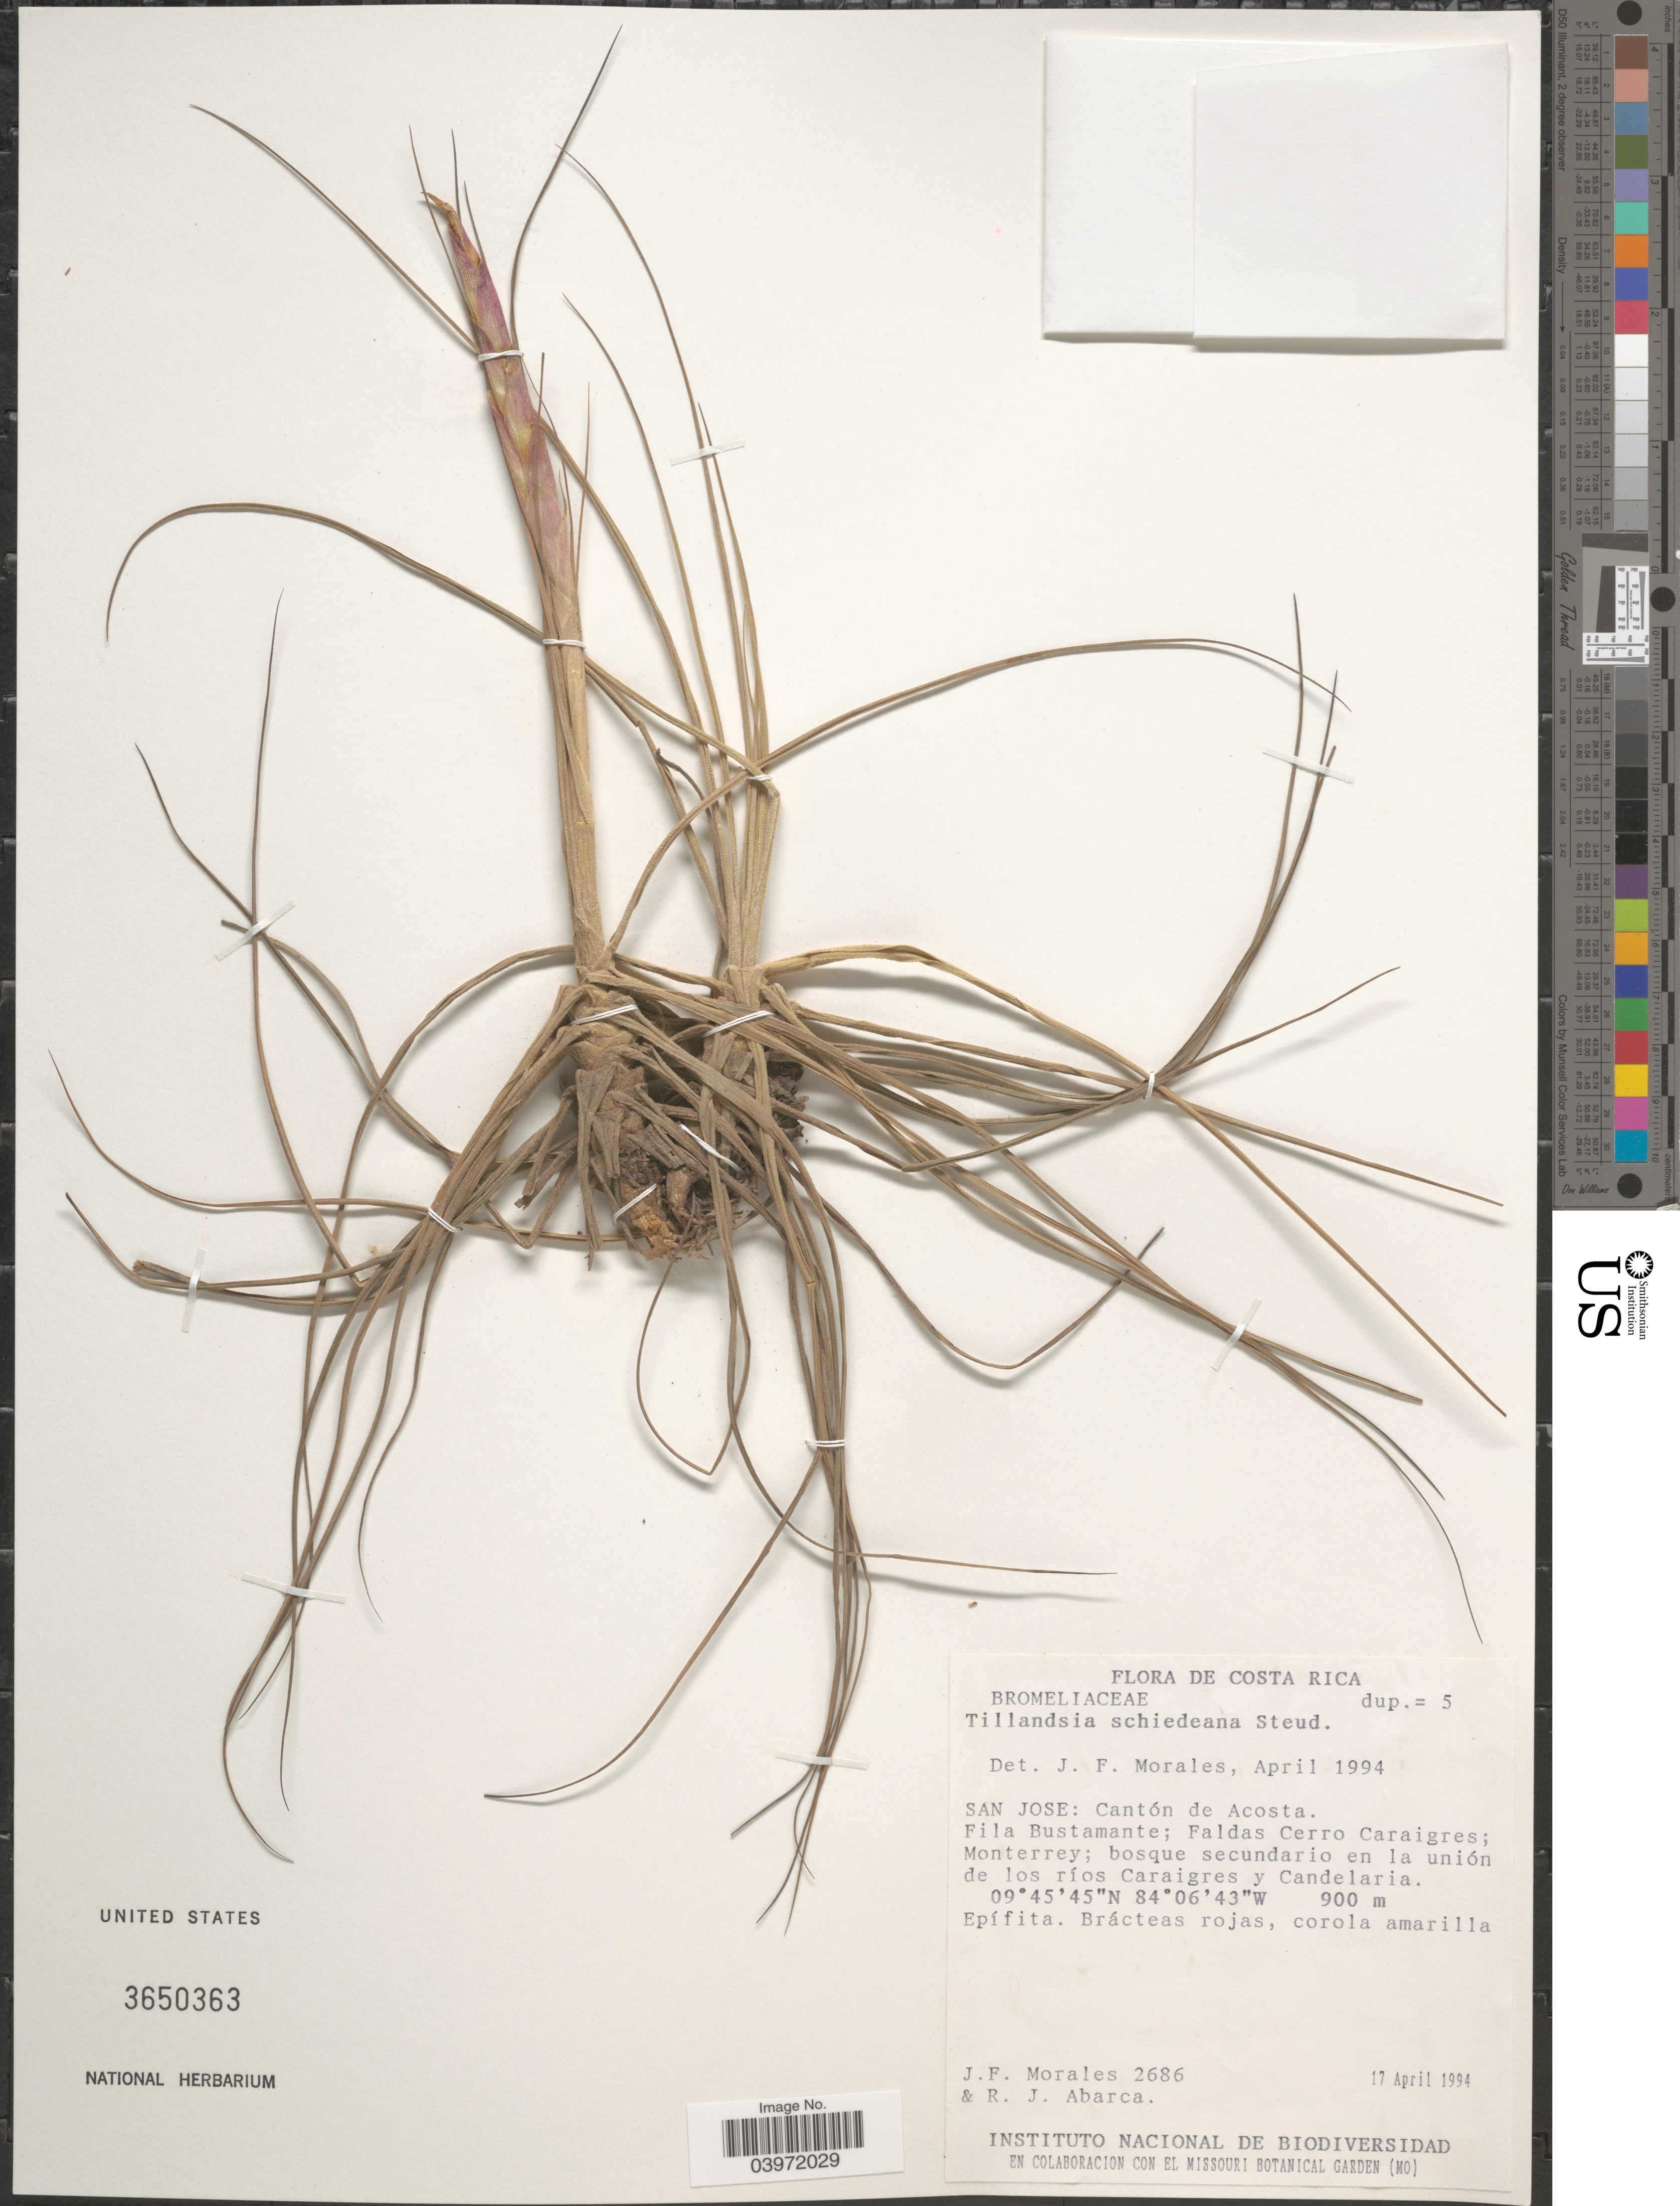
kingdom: Plantae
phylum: Tracheophyta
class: Liliopsida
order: Poales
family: Bromeliaceae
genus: Tillandsia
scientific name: Tillandsia schiedeana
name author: Steud.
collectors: J. Morales & R. J. Abarca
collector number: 2686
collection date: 1994-04-17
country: Costa Rica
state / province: San José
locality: Cantón de Acosta. Fila Bustamente; Faldas Cerro Caraigres; Monterrey; bosque secundario en la unión de los ríos Caraigres y Candelaria.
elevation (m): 900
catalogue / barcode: US 3650363